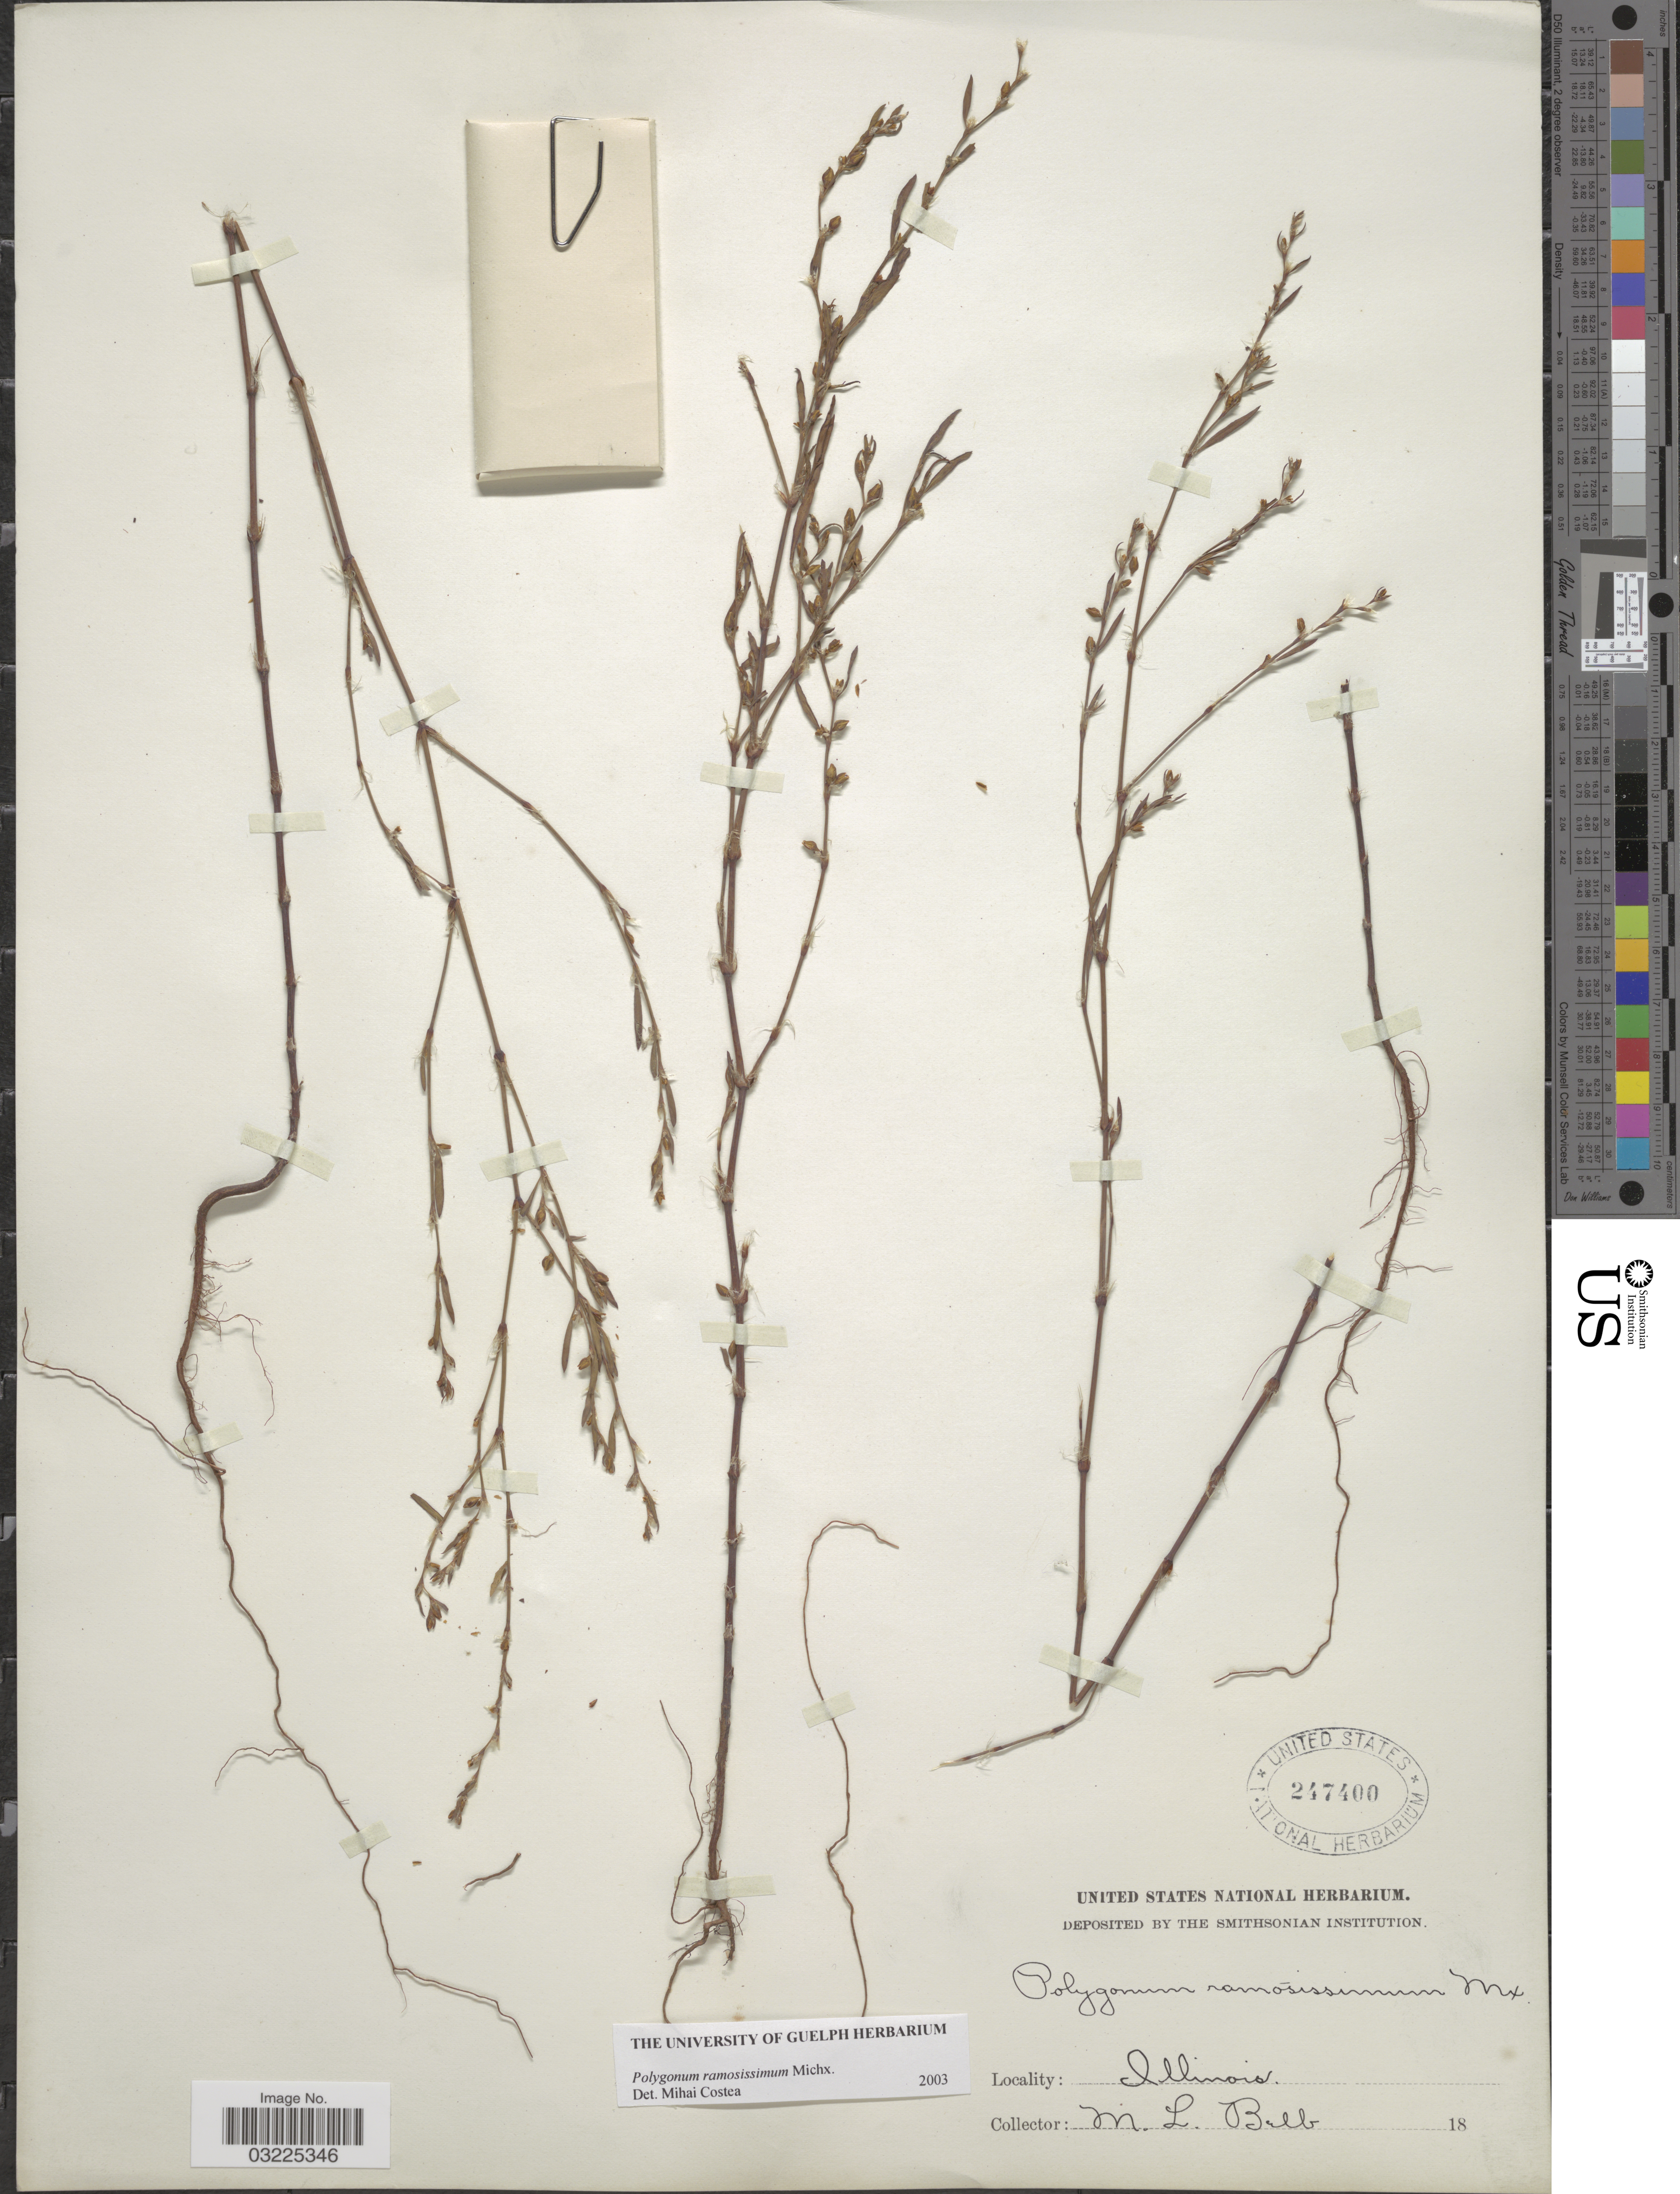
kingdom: Plantae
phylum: Tracheophyta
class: Magnoliopsida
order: Caryophyllales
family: Polygonaceae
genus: Polygonum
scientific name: Polygonum ramosissimum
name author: Michx.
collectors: M. Bell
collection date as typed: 18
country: United States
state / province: Illinois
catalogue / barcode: US 247400